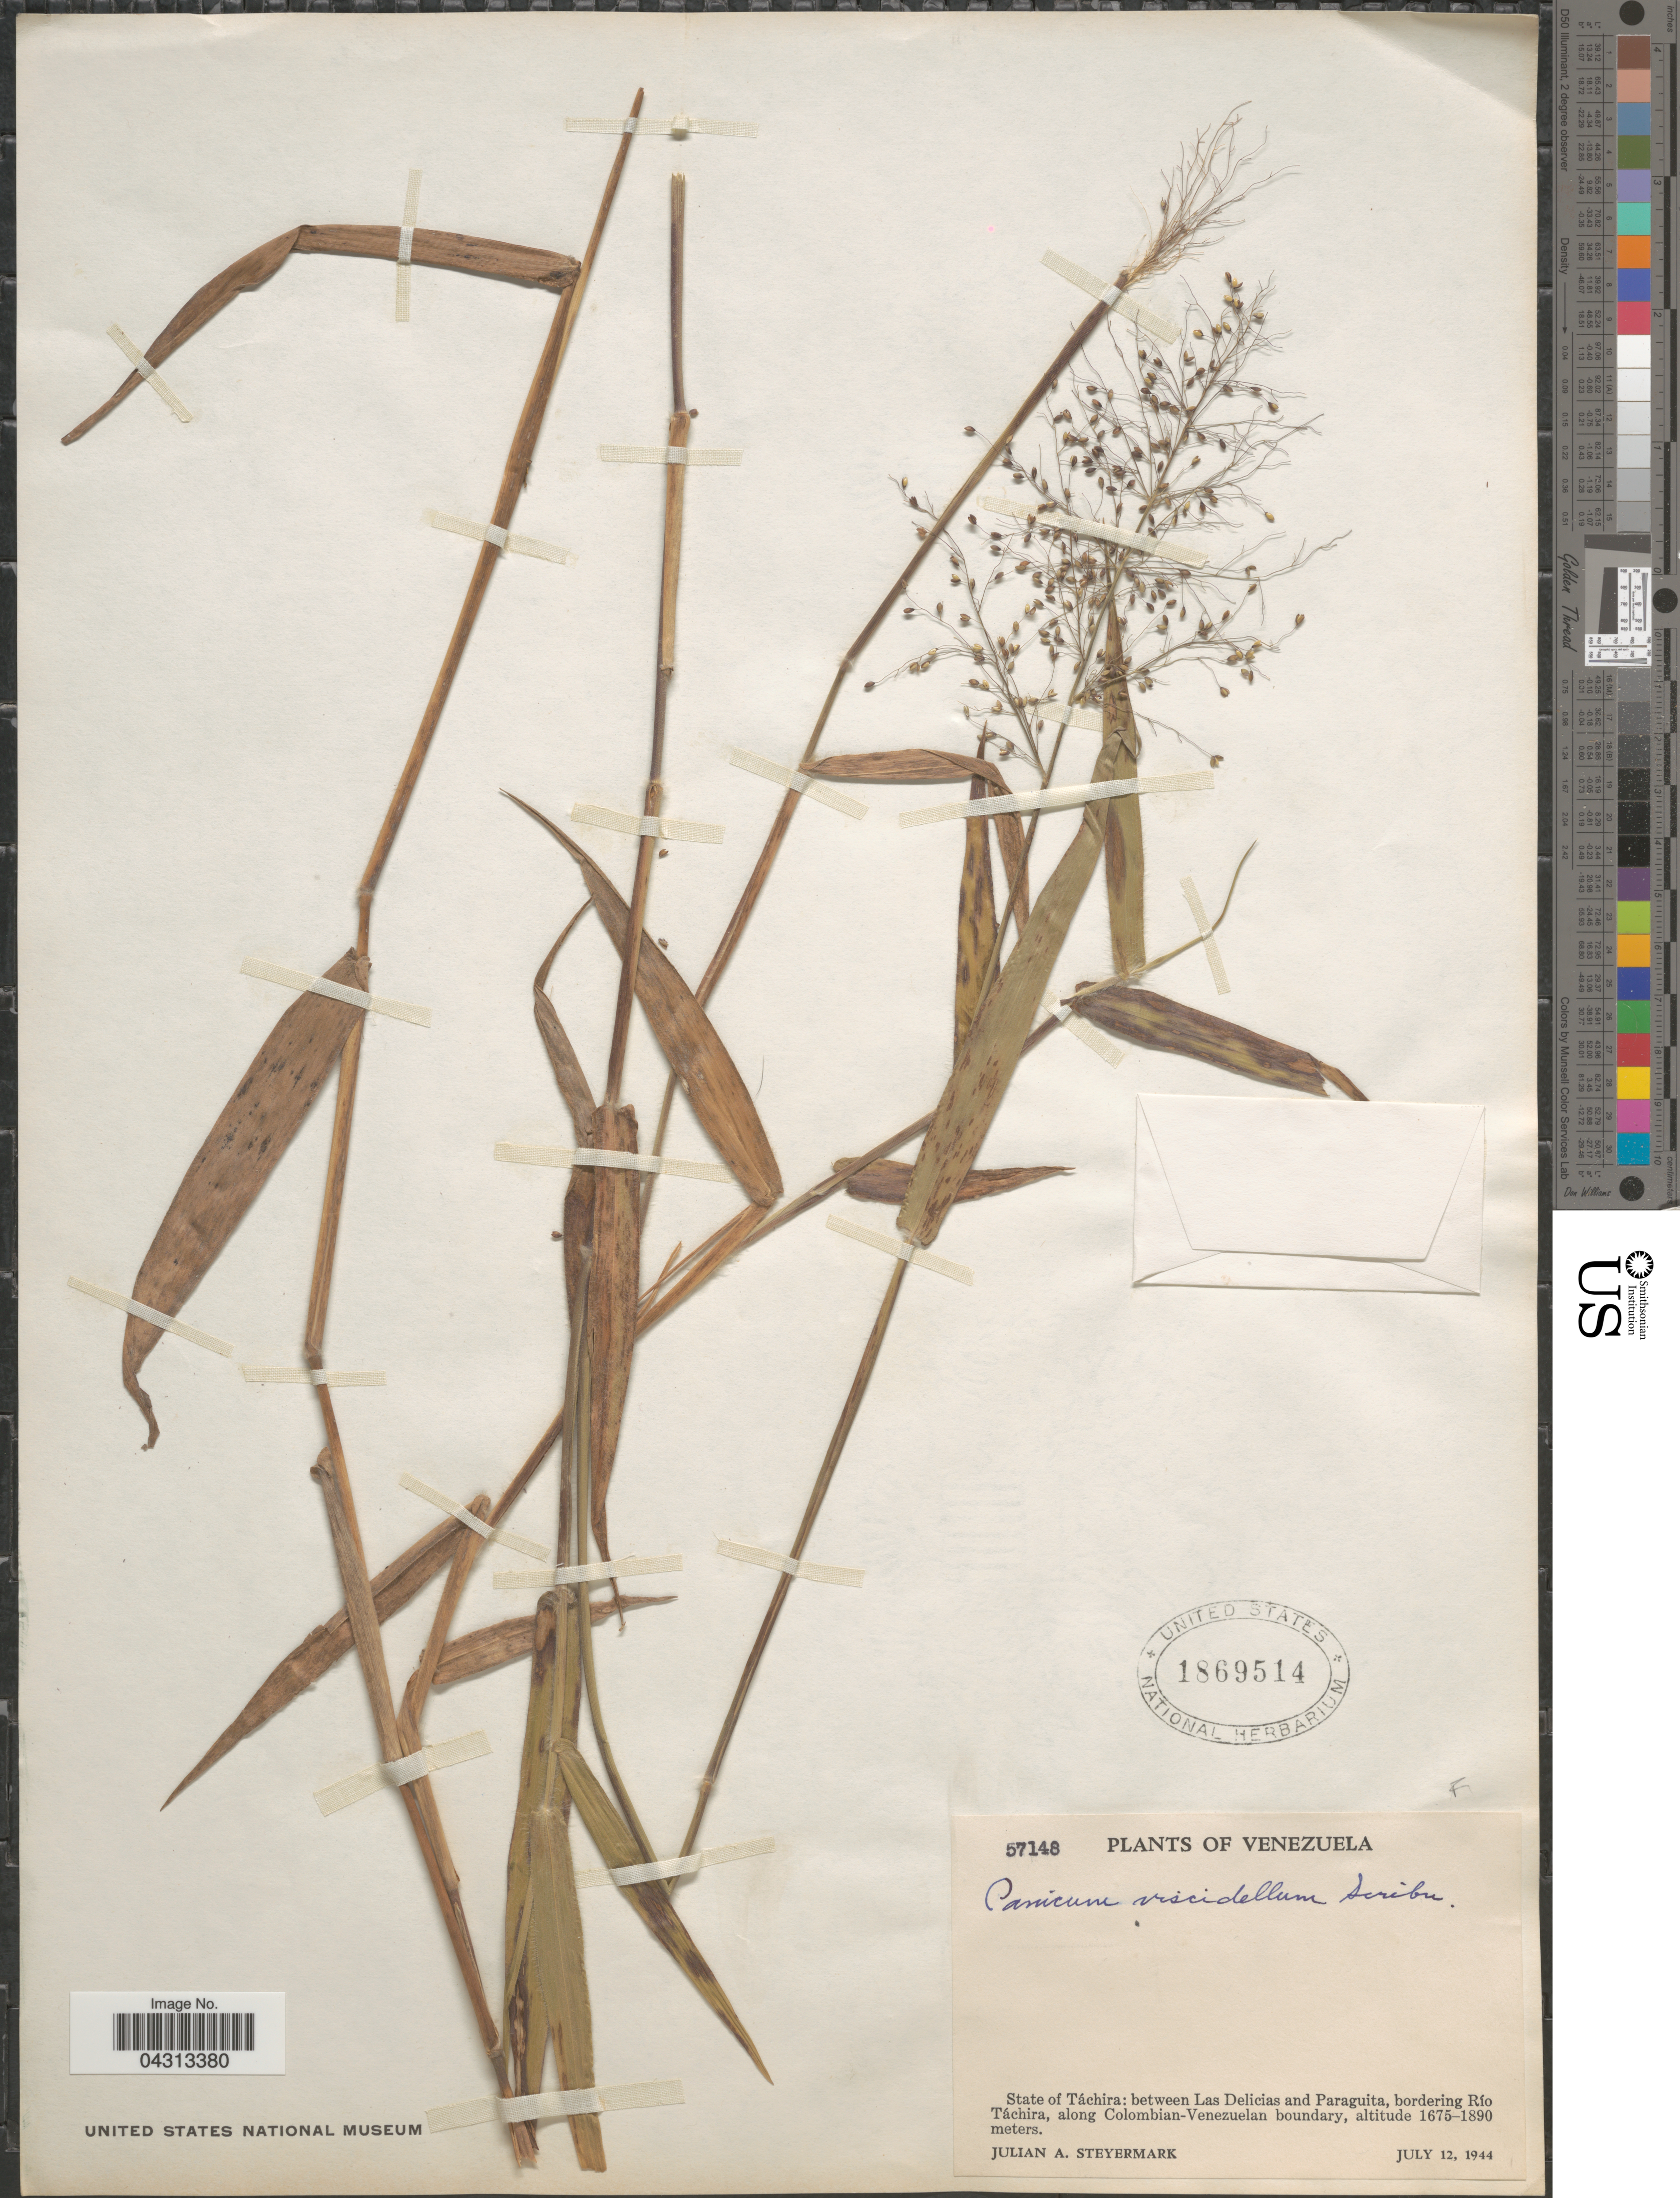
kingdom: Plantae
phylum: Tracheophyta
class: Liliopsida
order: Poales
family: Poaceae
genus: Dichanthelium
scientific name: Dichanthelium viscidellum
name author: (Scribn.) Gould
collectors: J. Steyermark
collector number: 57148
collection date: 1944-07-12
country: Venezuela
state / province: Tachira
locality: Between Las Delicias and Paraguita, bordering Río Táchira, along Colombian-Venezuelan boundary.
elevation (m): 1675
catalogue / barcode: US 1869514